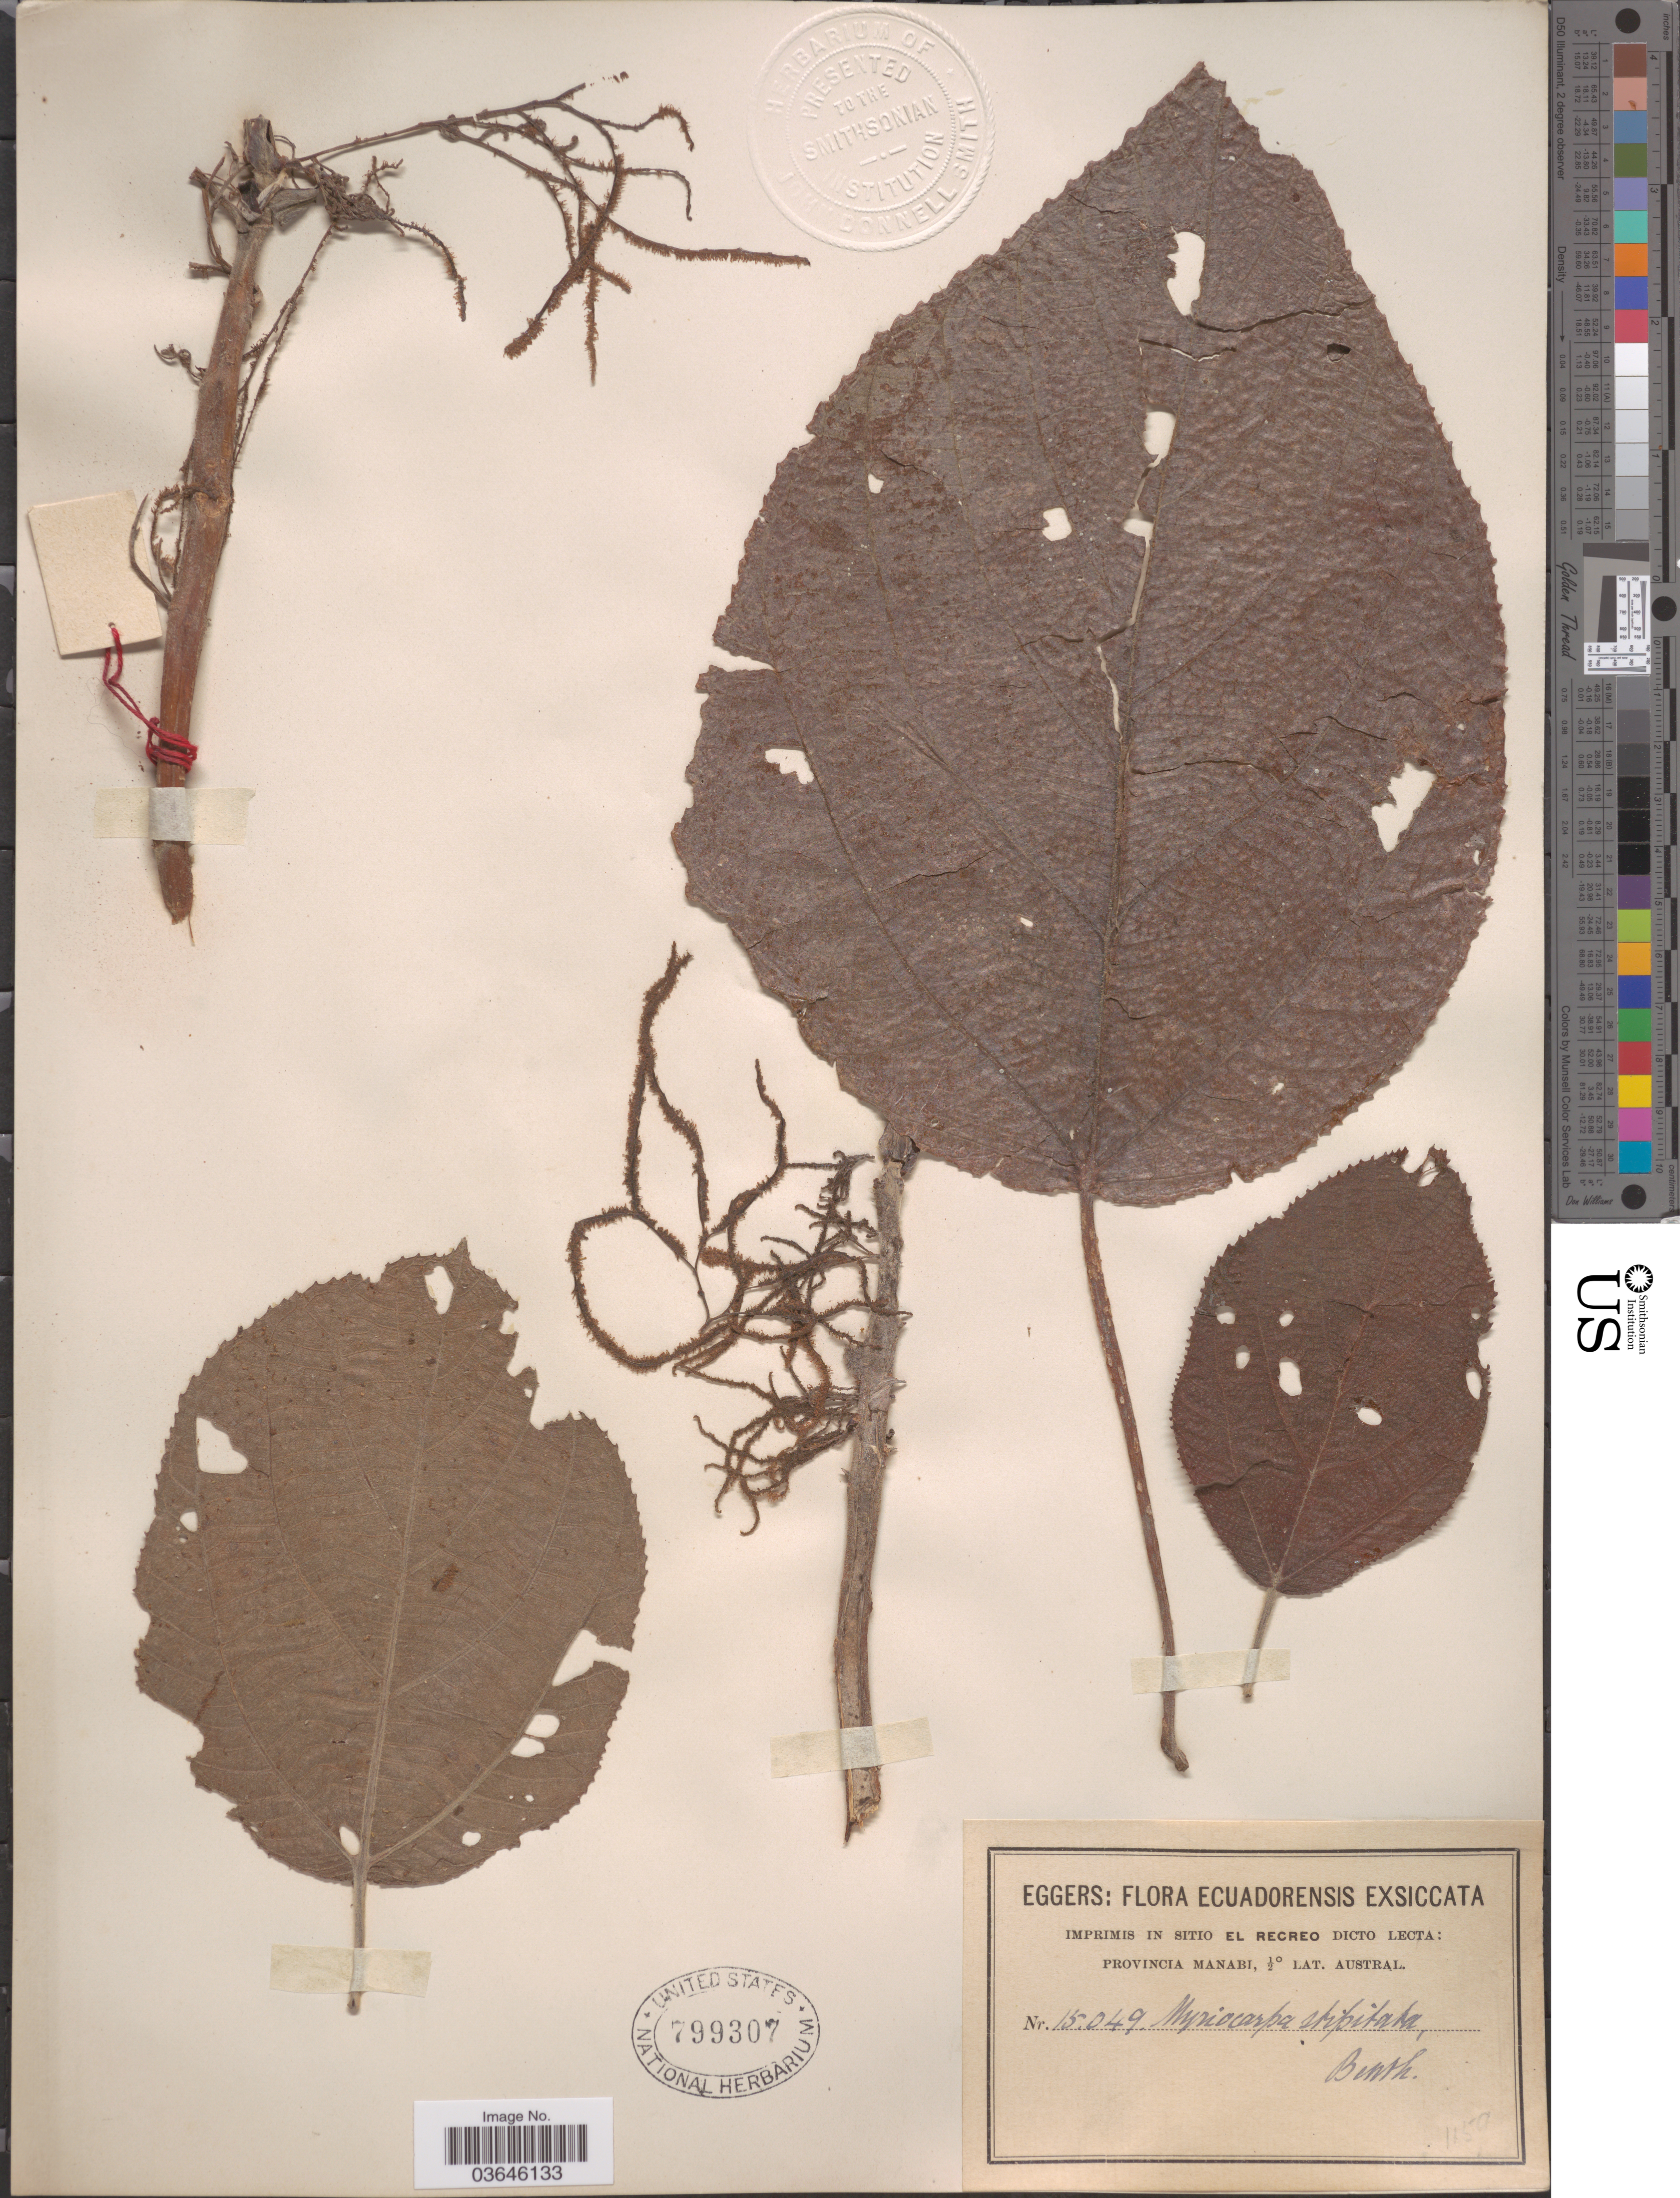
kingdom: Plantae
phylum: Tracheophyta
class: Magnoliopsida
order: Rosales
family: Urticaceae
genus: Myriocarpa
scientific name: Myriocarpa stipitata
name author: Benth.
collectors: -. Eggers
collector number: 15049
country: Ecuador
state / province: Manabí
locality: Imprimis in sitio El Recreo dicto lecta.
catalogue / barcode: US 799307